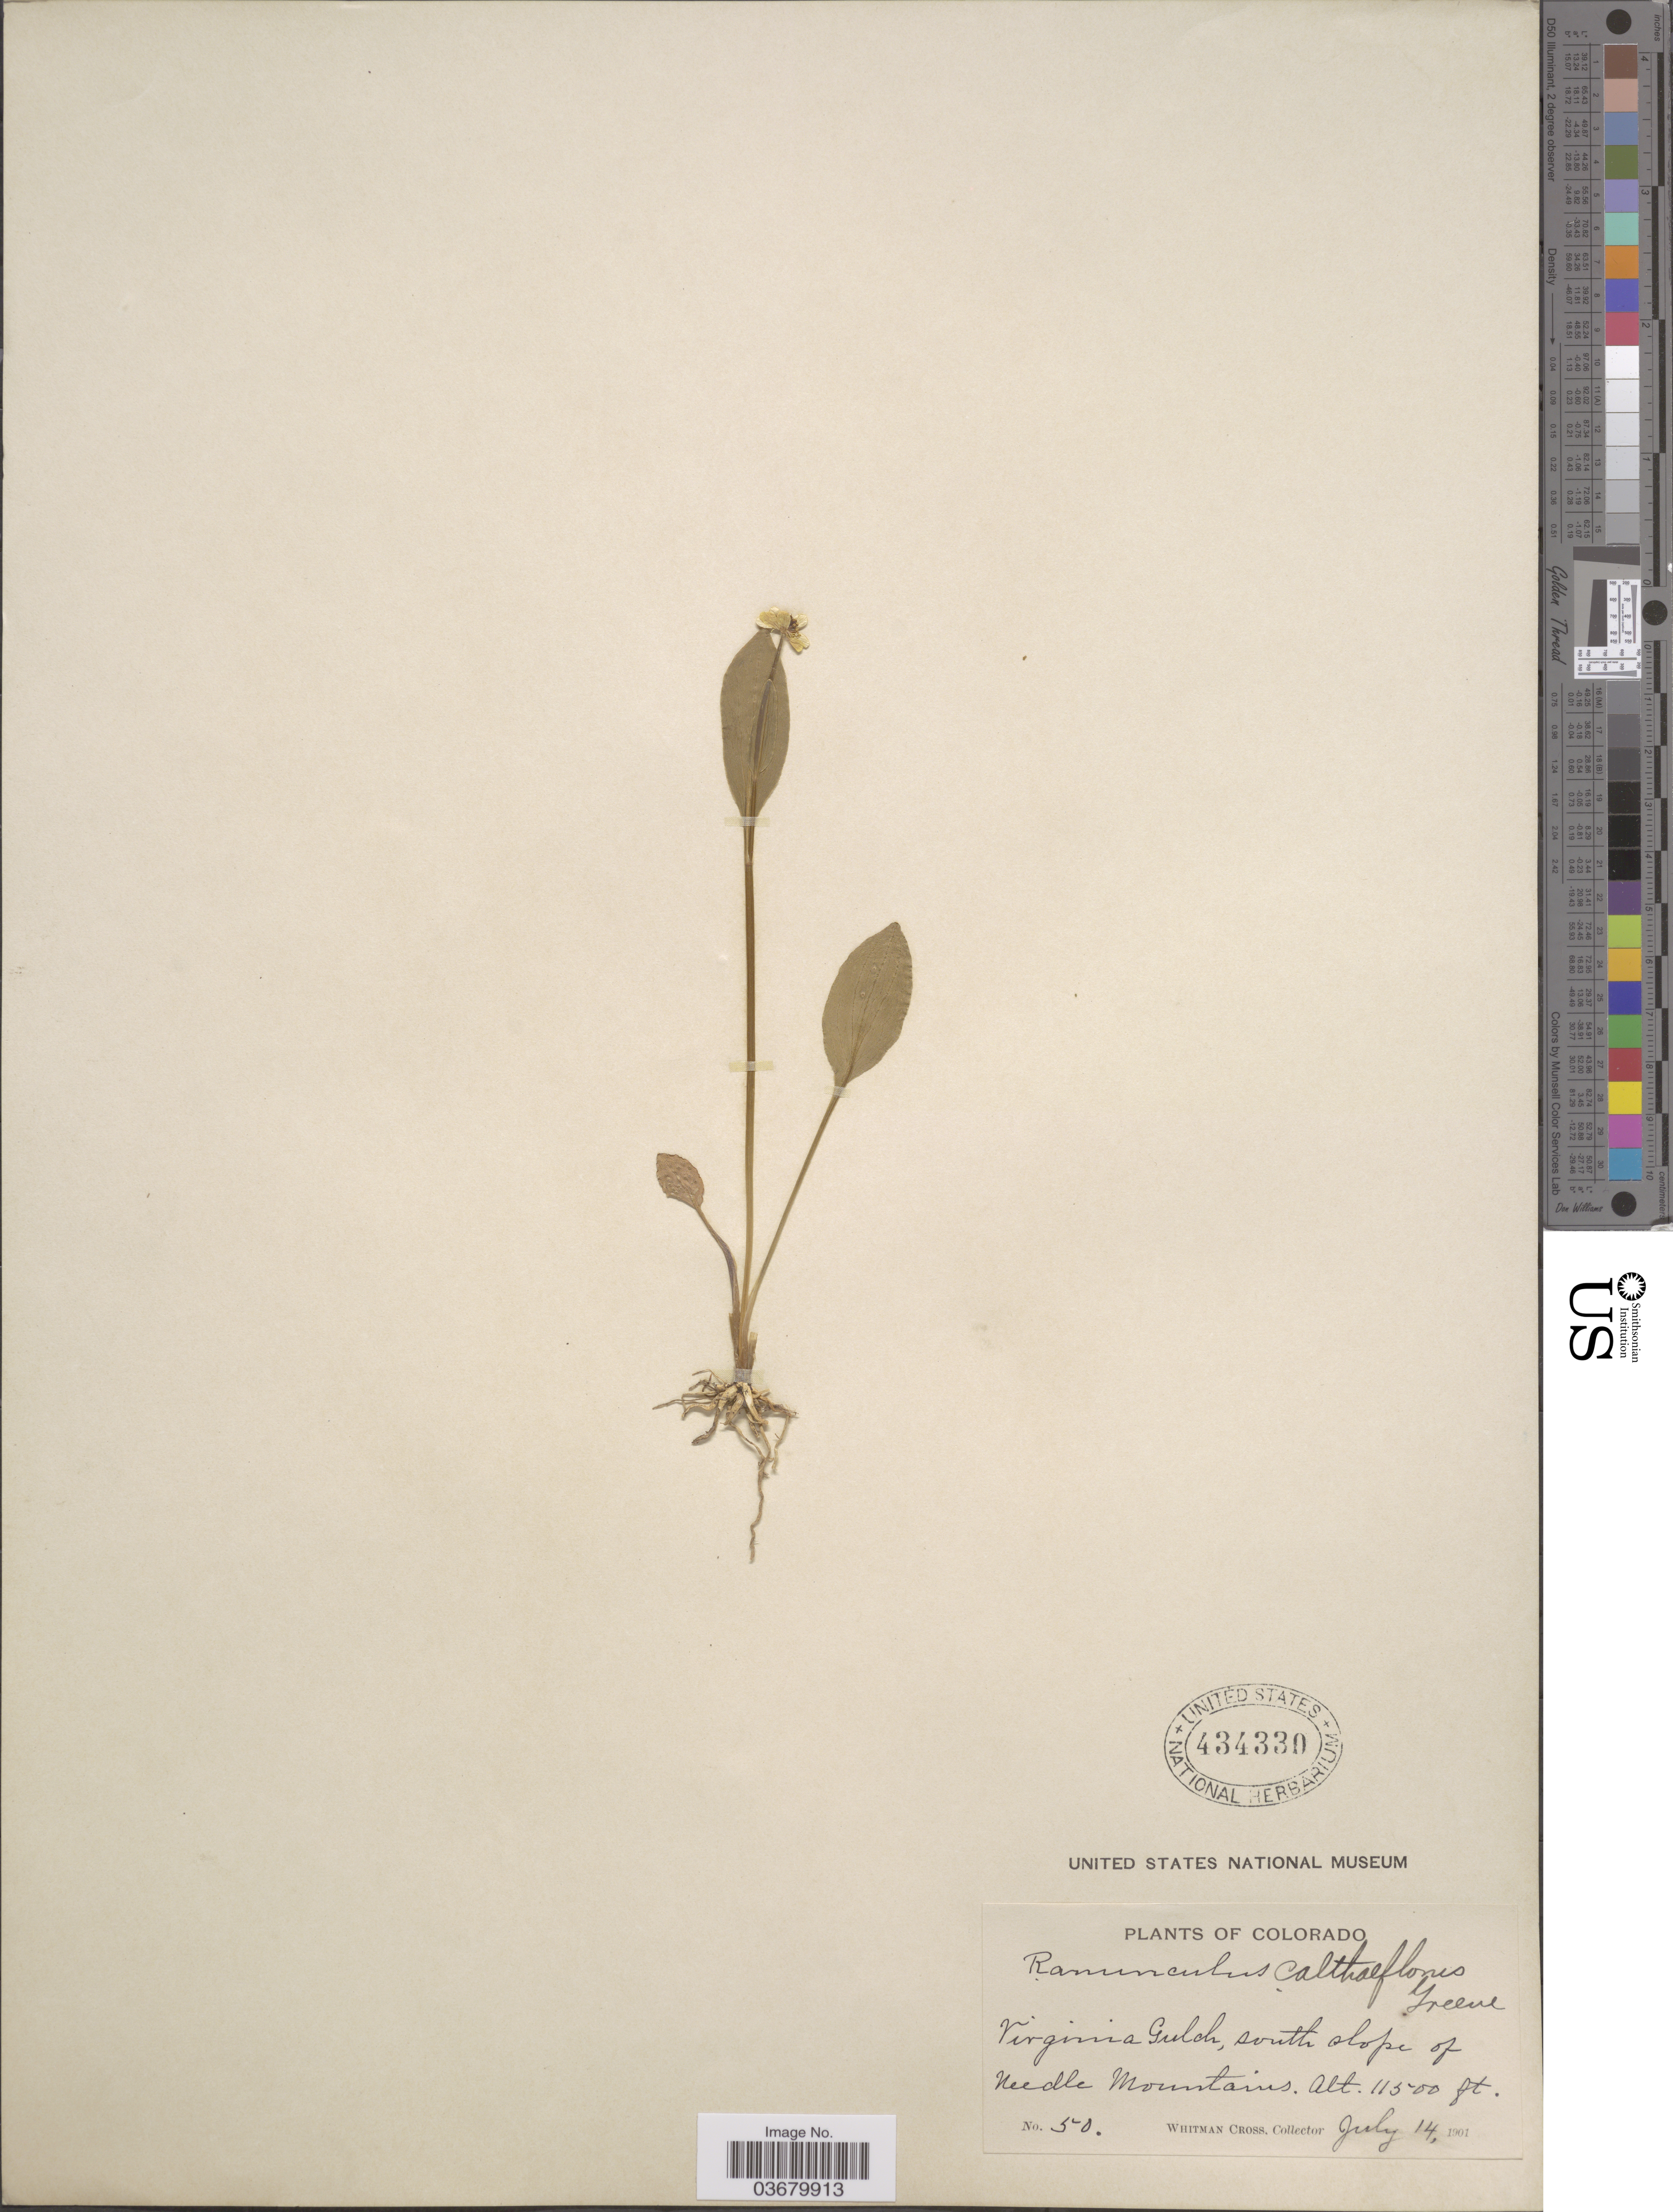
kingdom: Plantae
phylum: Tracheophyta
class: Magnoliopsida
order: Ranunculales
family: Ranunculaceae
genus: Ranunculus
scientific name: Ranunculus alismifolius var. montanus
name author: S. Watson in C. King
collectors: W. Cross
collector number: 50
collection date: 1901-07-14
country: United States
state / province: Colorado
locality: Virginia Gulch, south slope of Needle Mountains.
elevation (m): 3505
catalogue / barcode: US 434330